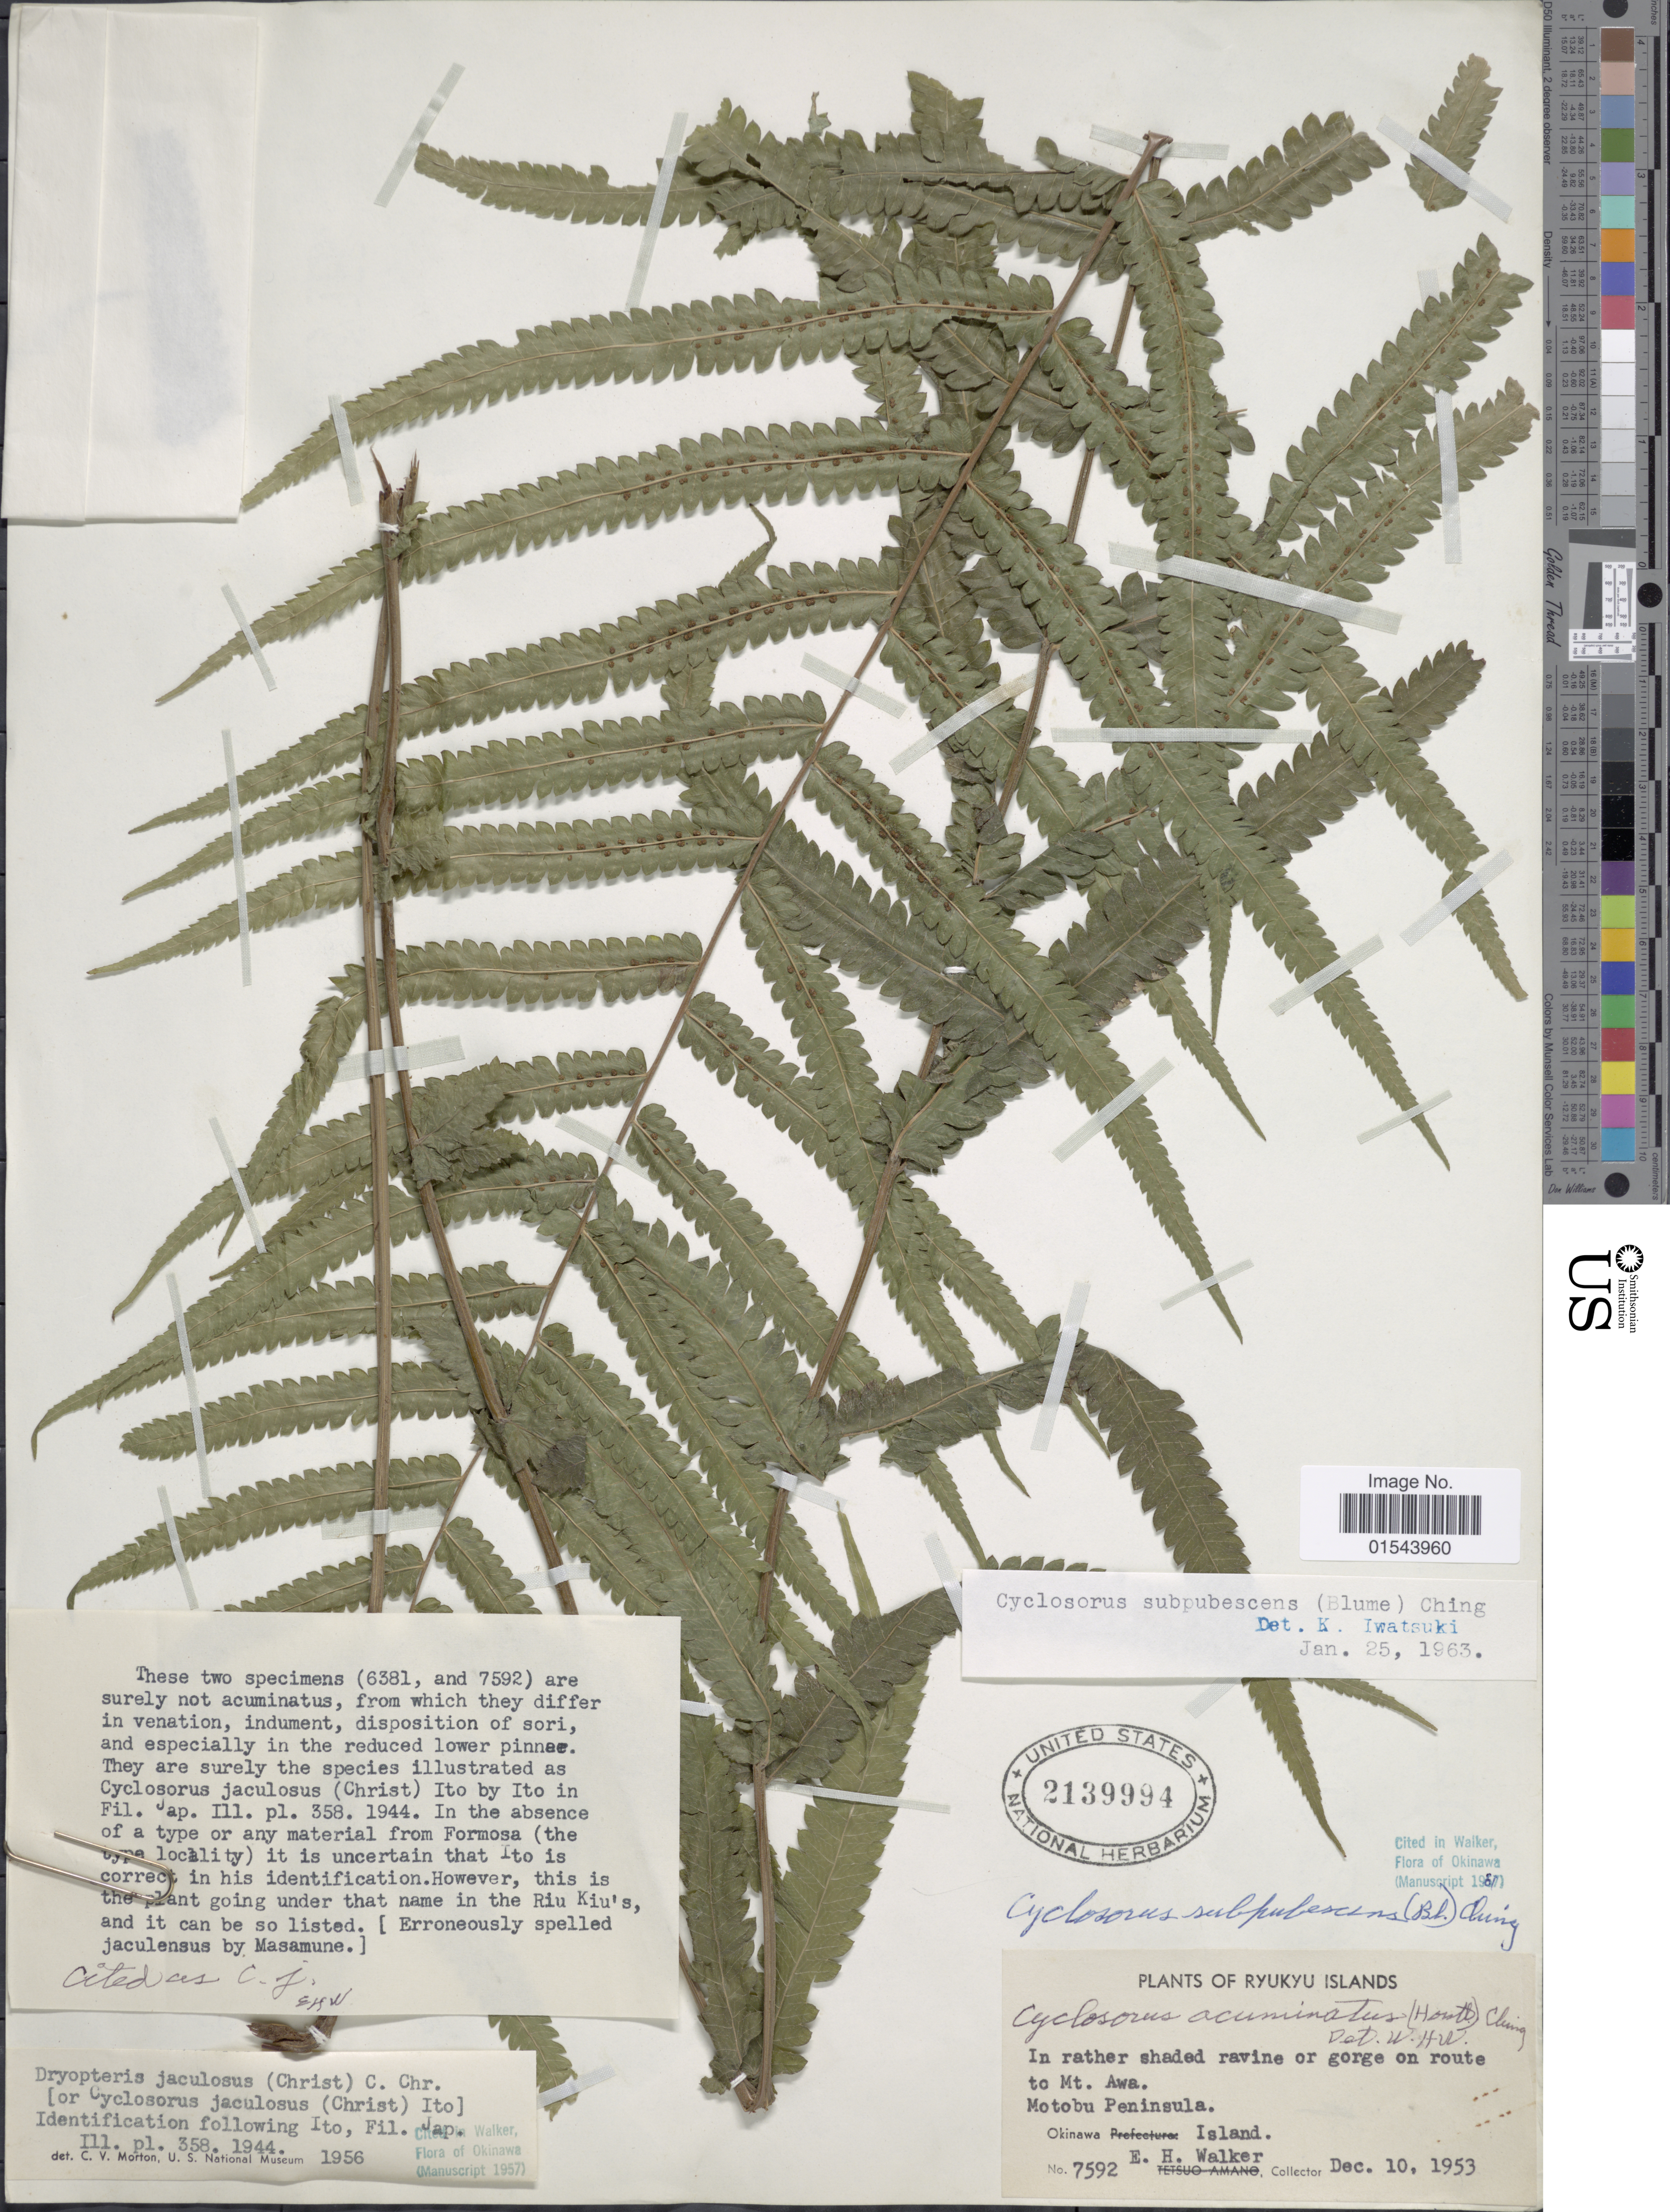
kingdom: Plantae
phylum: Tracheophyta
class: Polypodiopsida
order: Polypodiales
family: Thelypteridaceae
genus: Christella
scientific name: Christella subpubescens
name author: (Blume) Holttum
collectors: E. H. Walker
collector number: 7592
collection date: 1953-12-10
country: Japan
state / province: Okinawa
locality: Ryukyu Islands, In rahe shaded ravine or gorge on route to Mt Awa, Motobu Peninsula. Okinawa Island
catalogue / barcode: US 2139994